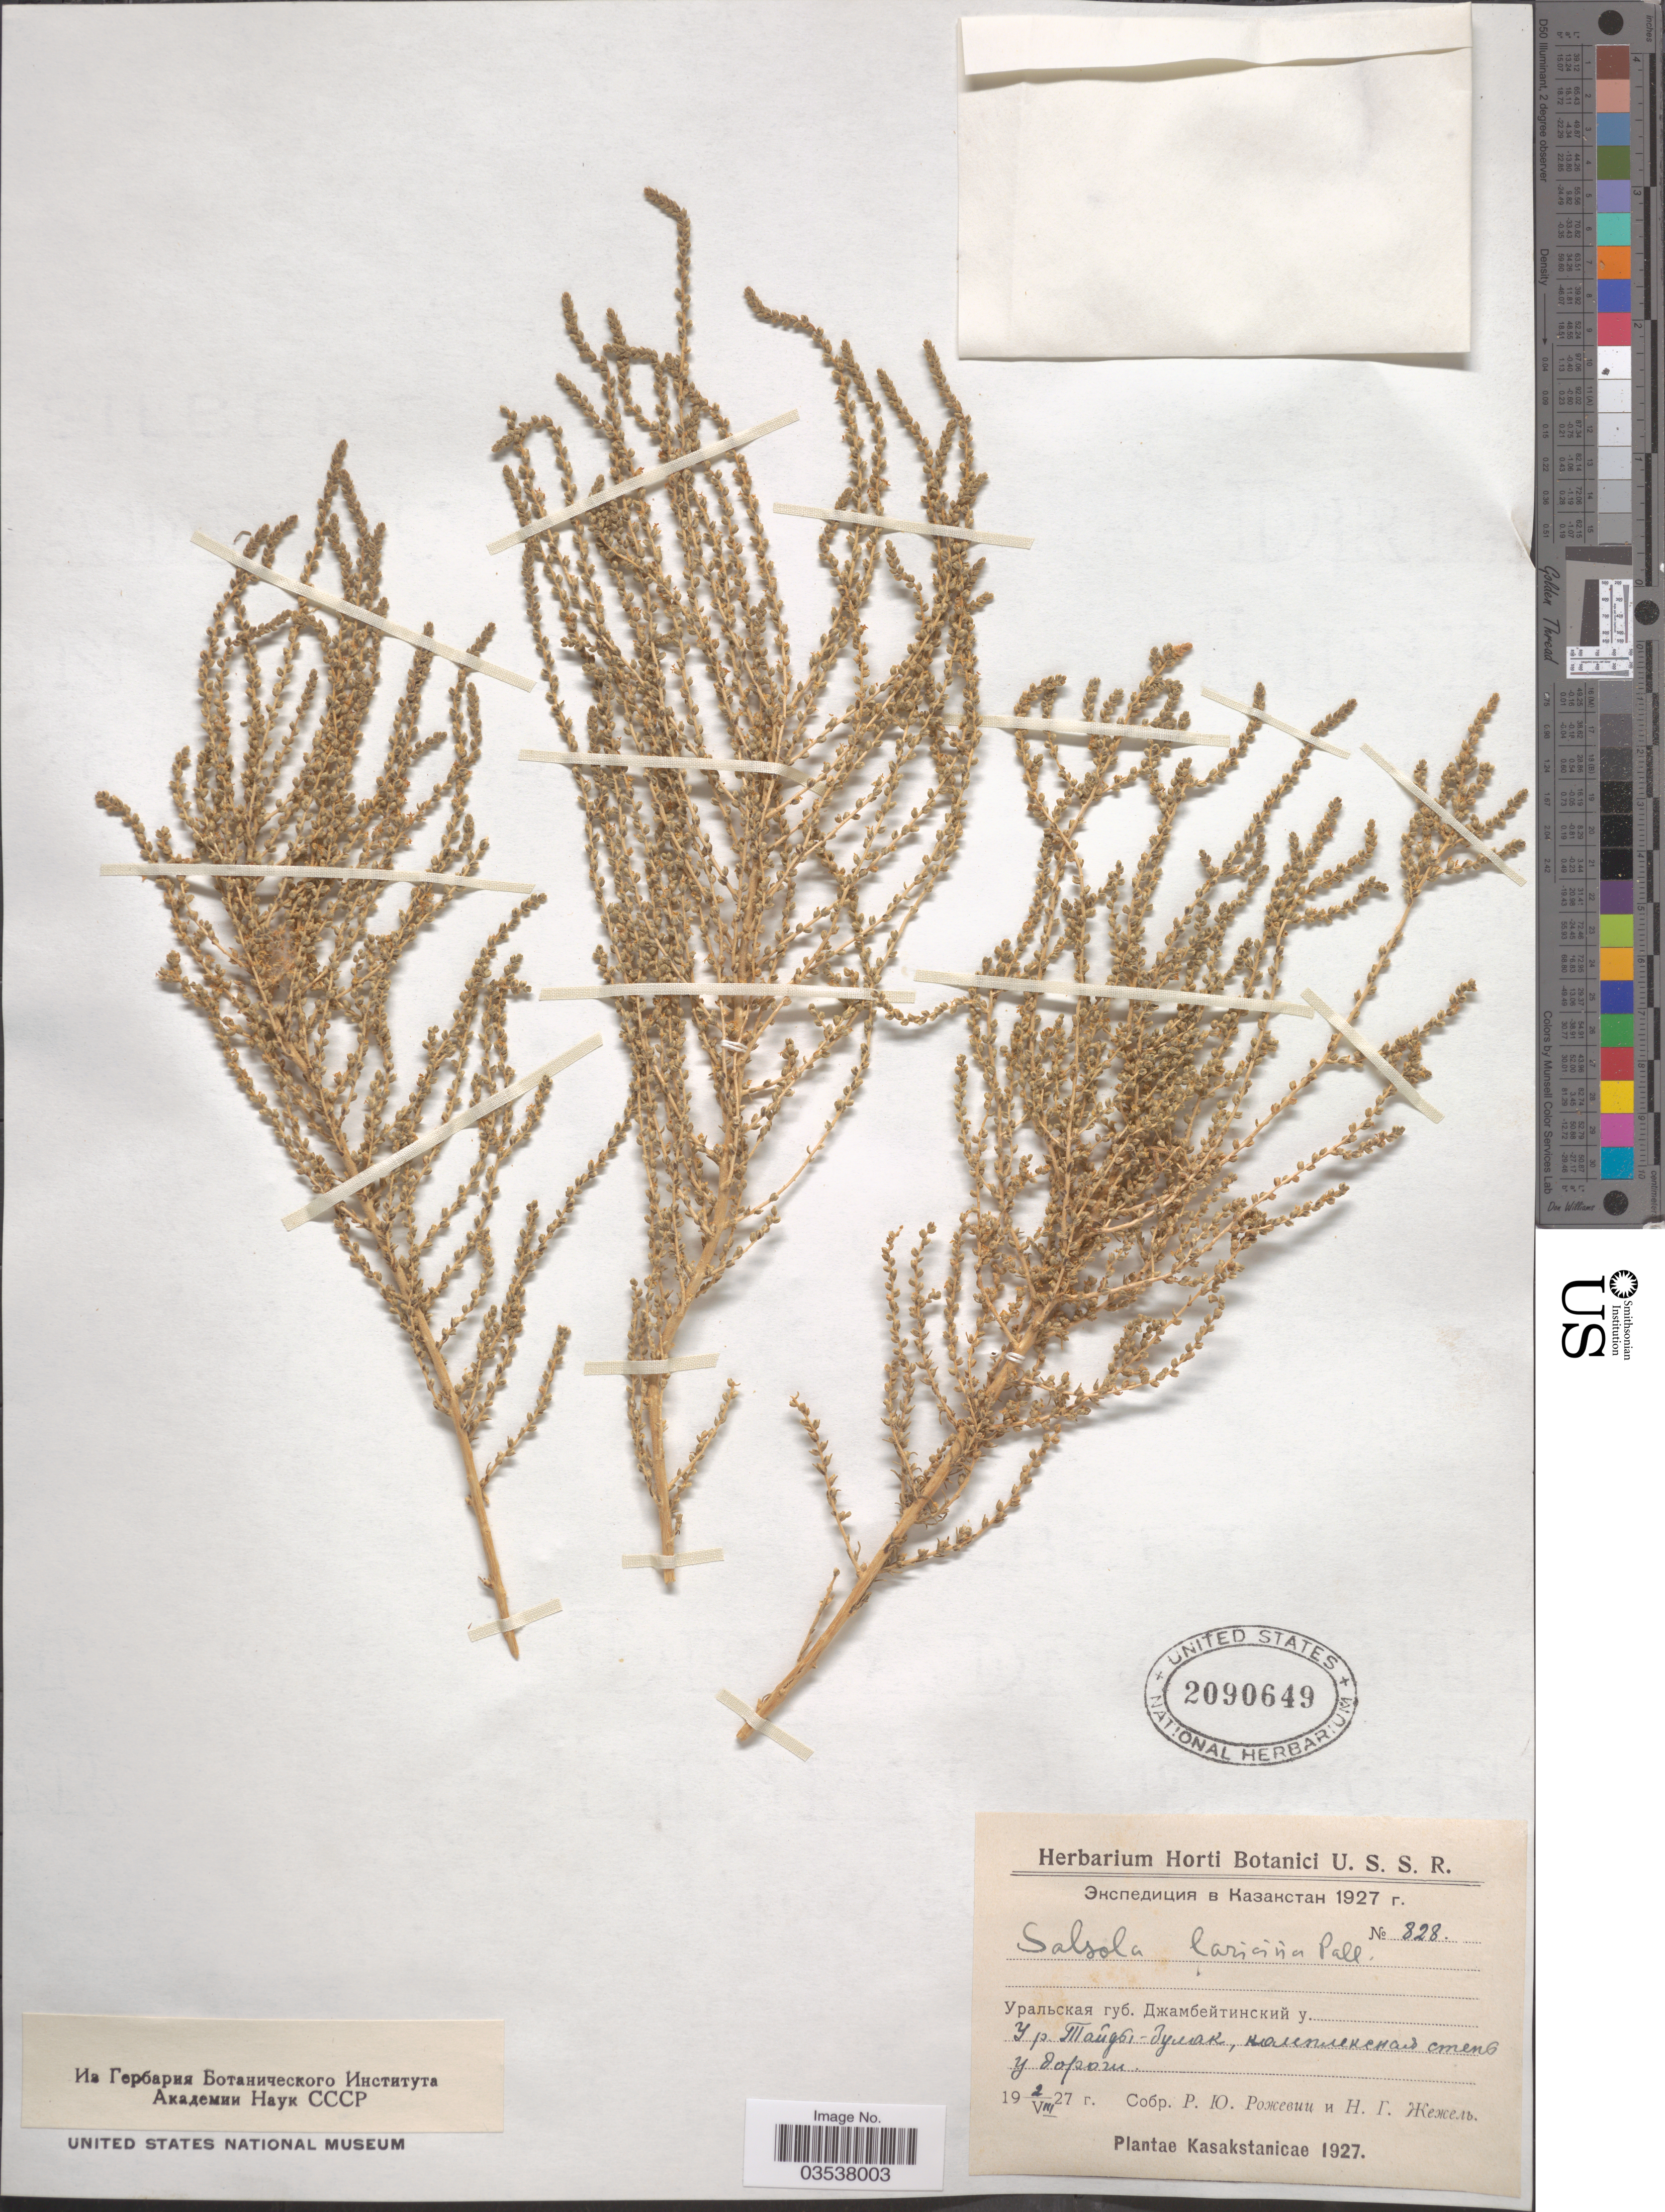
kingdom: Plantae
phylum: Tracheophyta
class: Magnoliopsida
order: Caryophyllales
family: Amaranthaceae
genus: Caroxylon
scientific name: Caroxylon laricinum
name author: (Pall.) Tzvelev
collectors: R. Rozhevits & N. Zhezhel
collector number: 828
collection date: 1927-08-02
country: Kazakhstan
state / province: West Kazakhstan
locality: Near River Taidy-Zulak.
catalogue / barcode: US 2090649